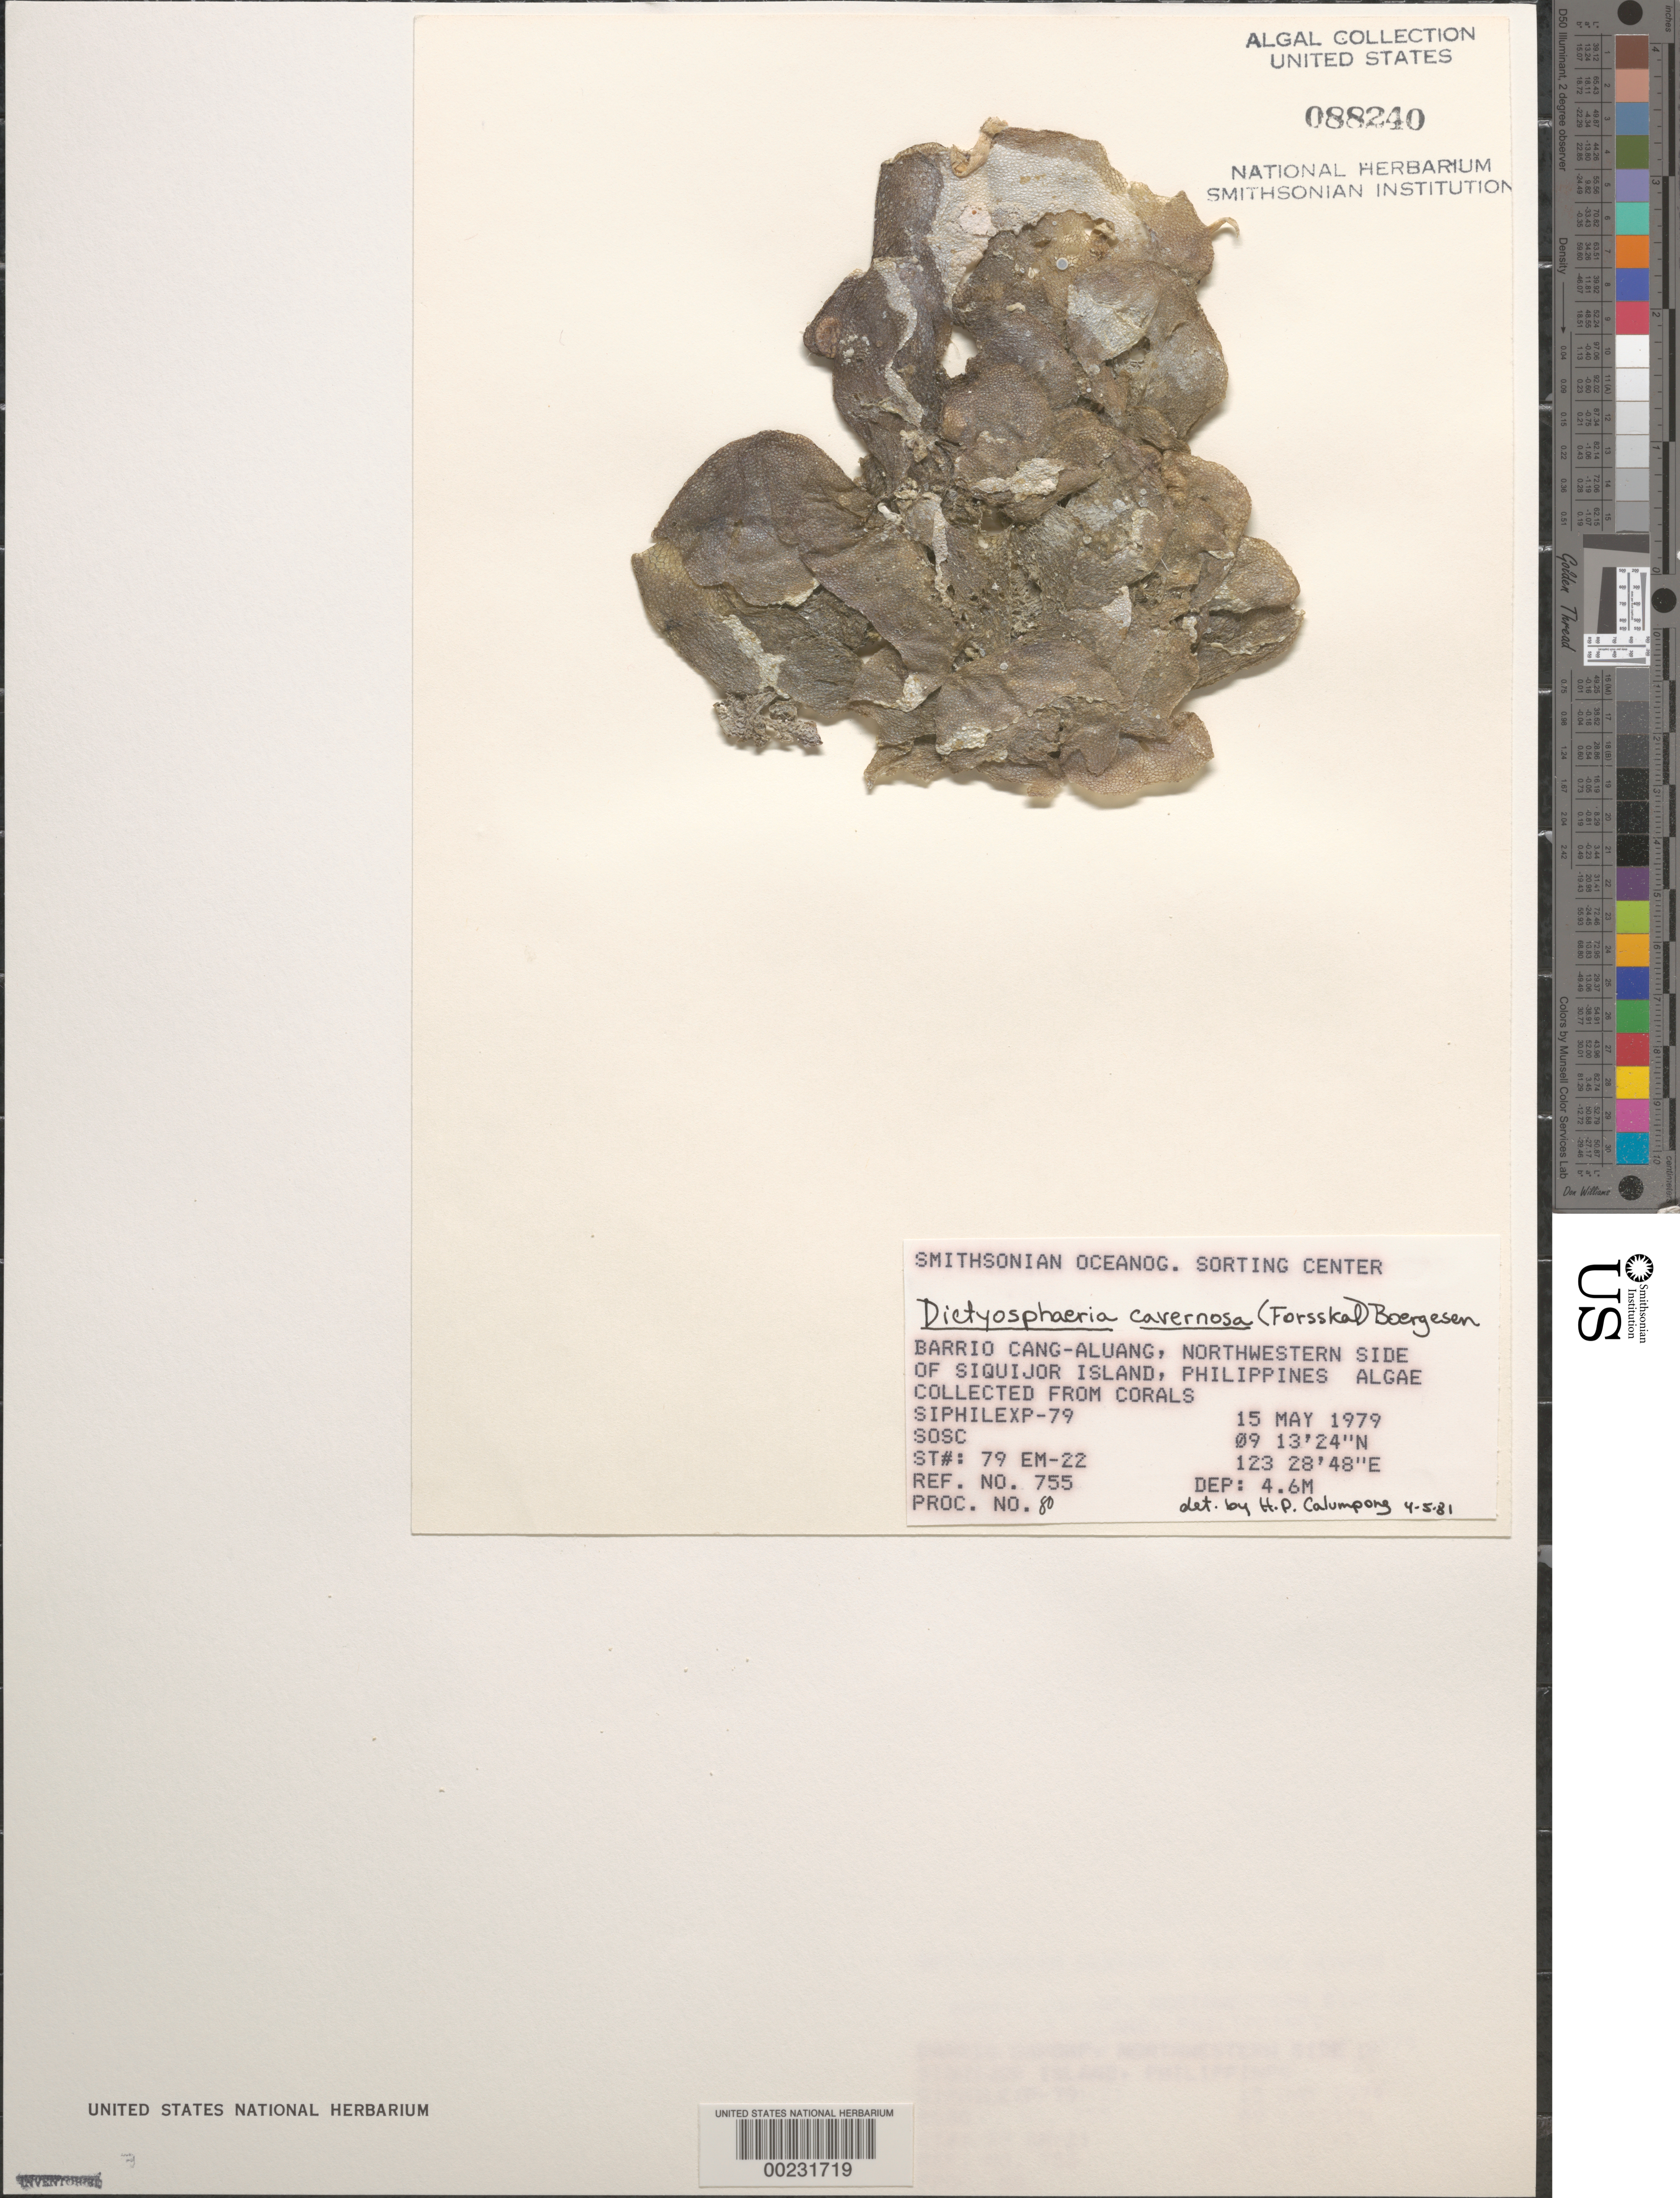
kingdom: Plantae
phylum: Chlorophyta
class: Ulvophyceae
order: Siphonocladales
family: Siphonocladaceae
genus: Dictyosphaeria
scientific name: Dictyosphaeria cavernosa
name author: (Forssk.) Børgesen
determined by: Calumpong, H. P.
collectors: SOSC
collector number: Station 79 Em-22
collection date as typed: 15 May 1979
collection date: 1979-05-15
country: Philippines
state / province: Central Visayas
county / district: Siquijor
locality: Visayan, Barrio cang-aluang, siquijor island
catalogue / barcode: US 88240